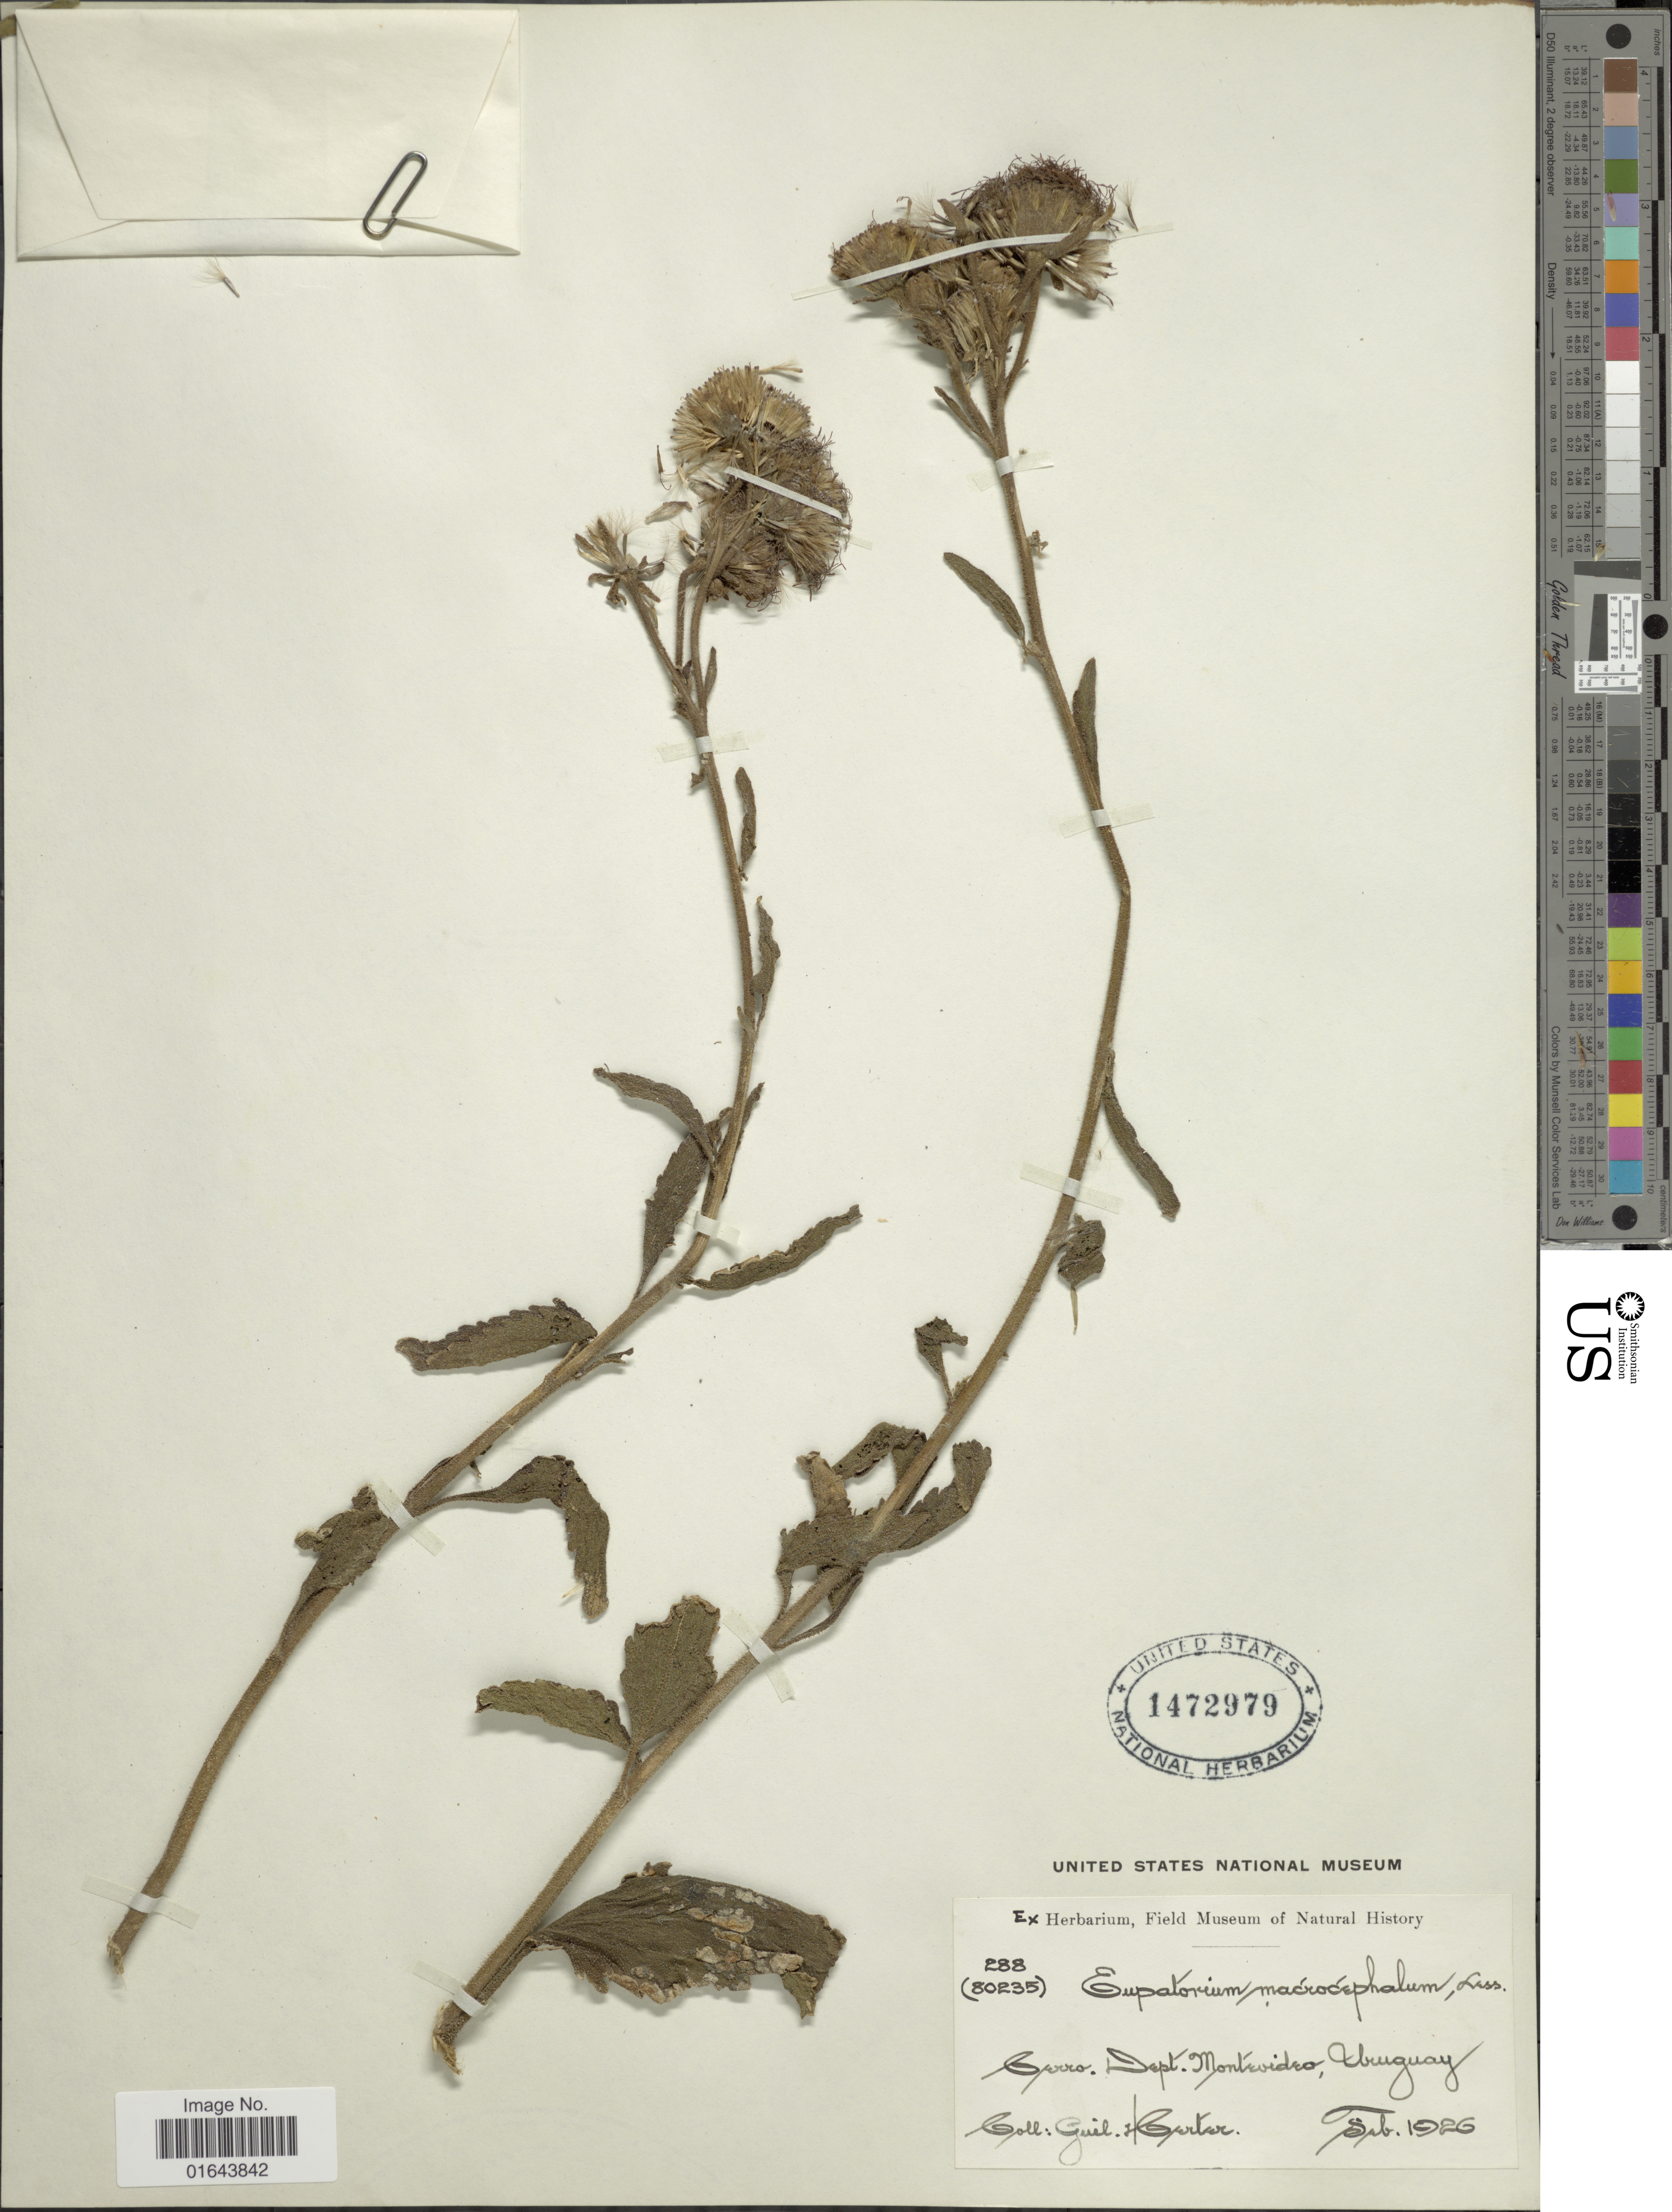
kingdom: Plantae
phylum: Tracheophyta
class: Magnoliopsida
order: Asterales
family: Asteraceae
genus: Campuloclinium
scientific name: Campuloclinium macrocephalum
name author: (Less.) DC.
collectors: W. G. Herter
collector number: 288 (80235)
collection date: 1926-02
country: Uruguay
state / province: Montevideo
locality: Cerro. Dept. Montevideo, Uruguay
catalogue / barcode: US 1472979